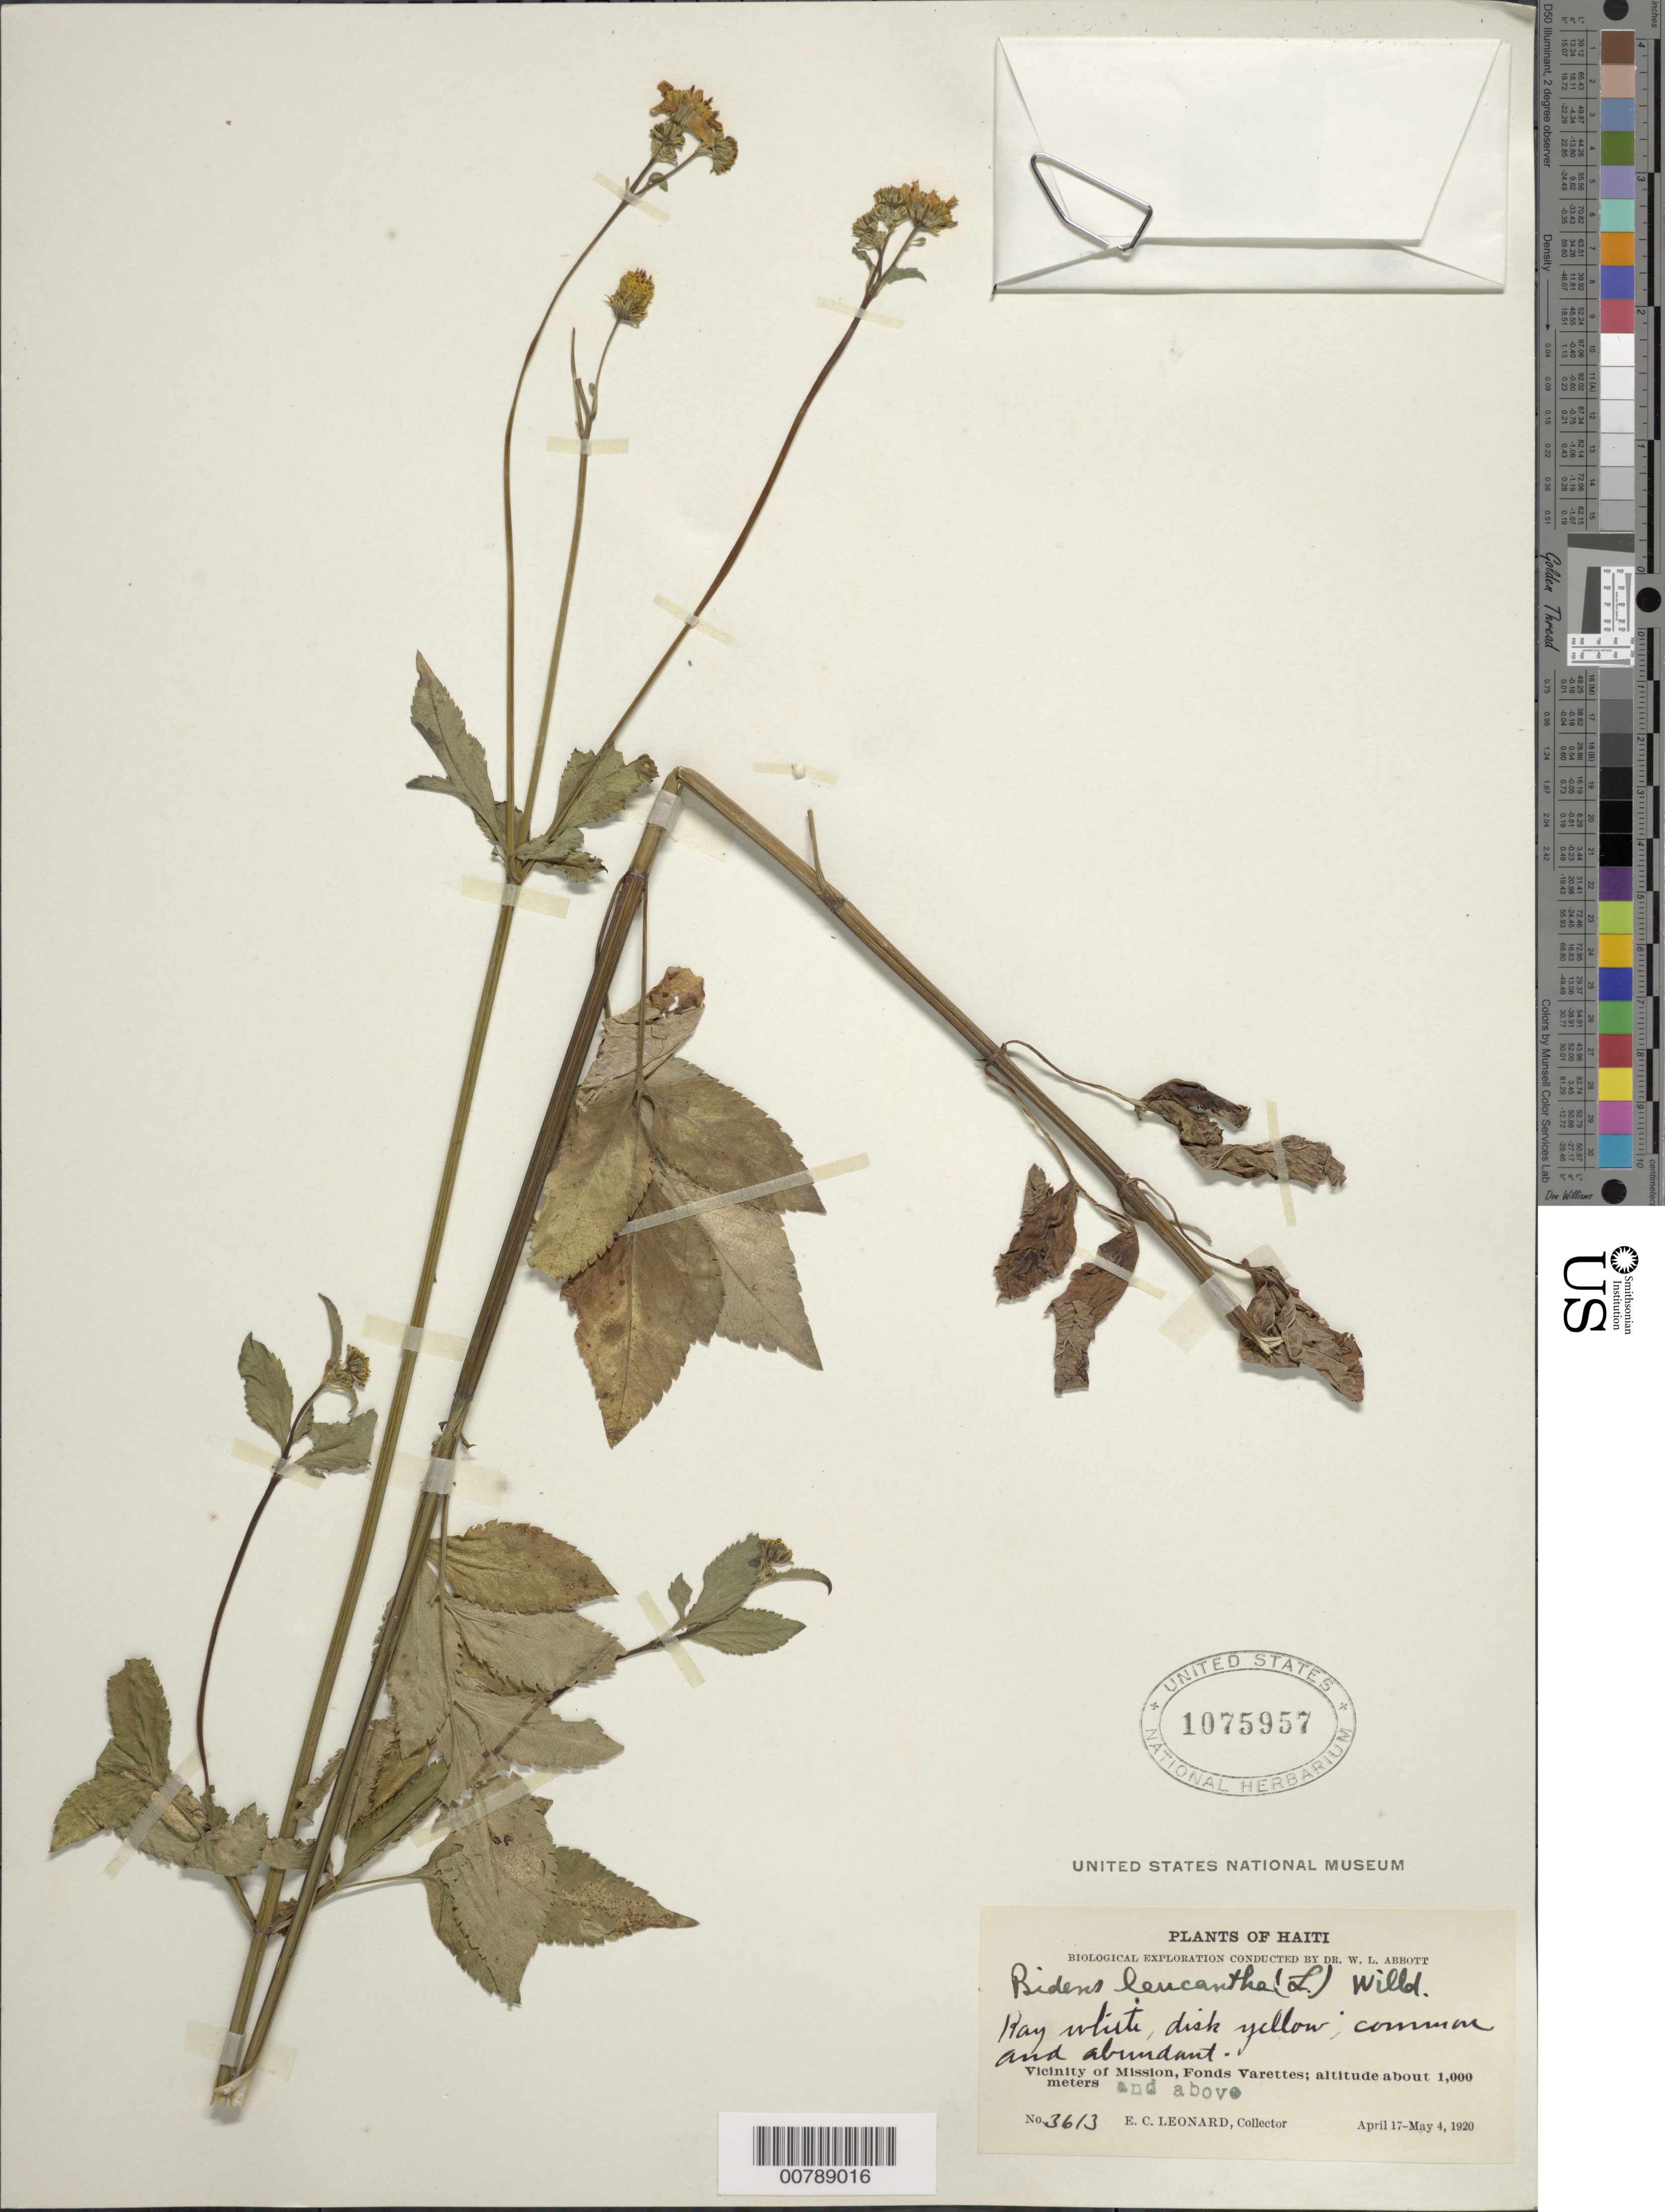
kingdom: Plantae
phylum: Tracheophyta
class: Magnoliopsida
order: Asterales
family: Asteraceae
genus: Bidens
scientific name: Bidens alba var. radiata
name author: (Sch. Bip.) R.E. Ballard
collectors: E. C. Leonard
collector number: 3613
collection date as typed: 17 Apr 1920 to 04 May 1920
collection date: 1920-04-17/1920-05-04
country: Haiti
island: Hispaniola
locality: Vicinity of Mission, Fonds Varettes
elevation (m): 1000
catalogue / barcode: US 1075957